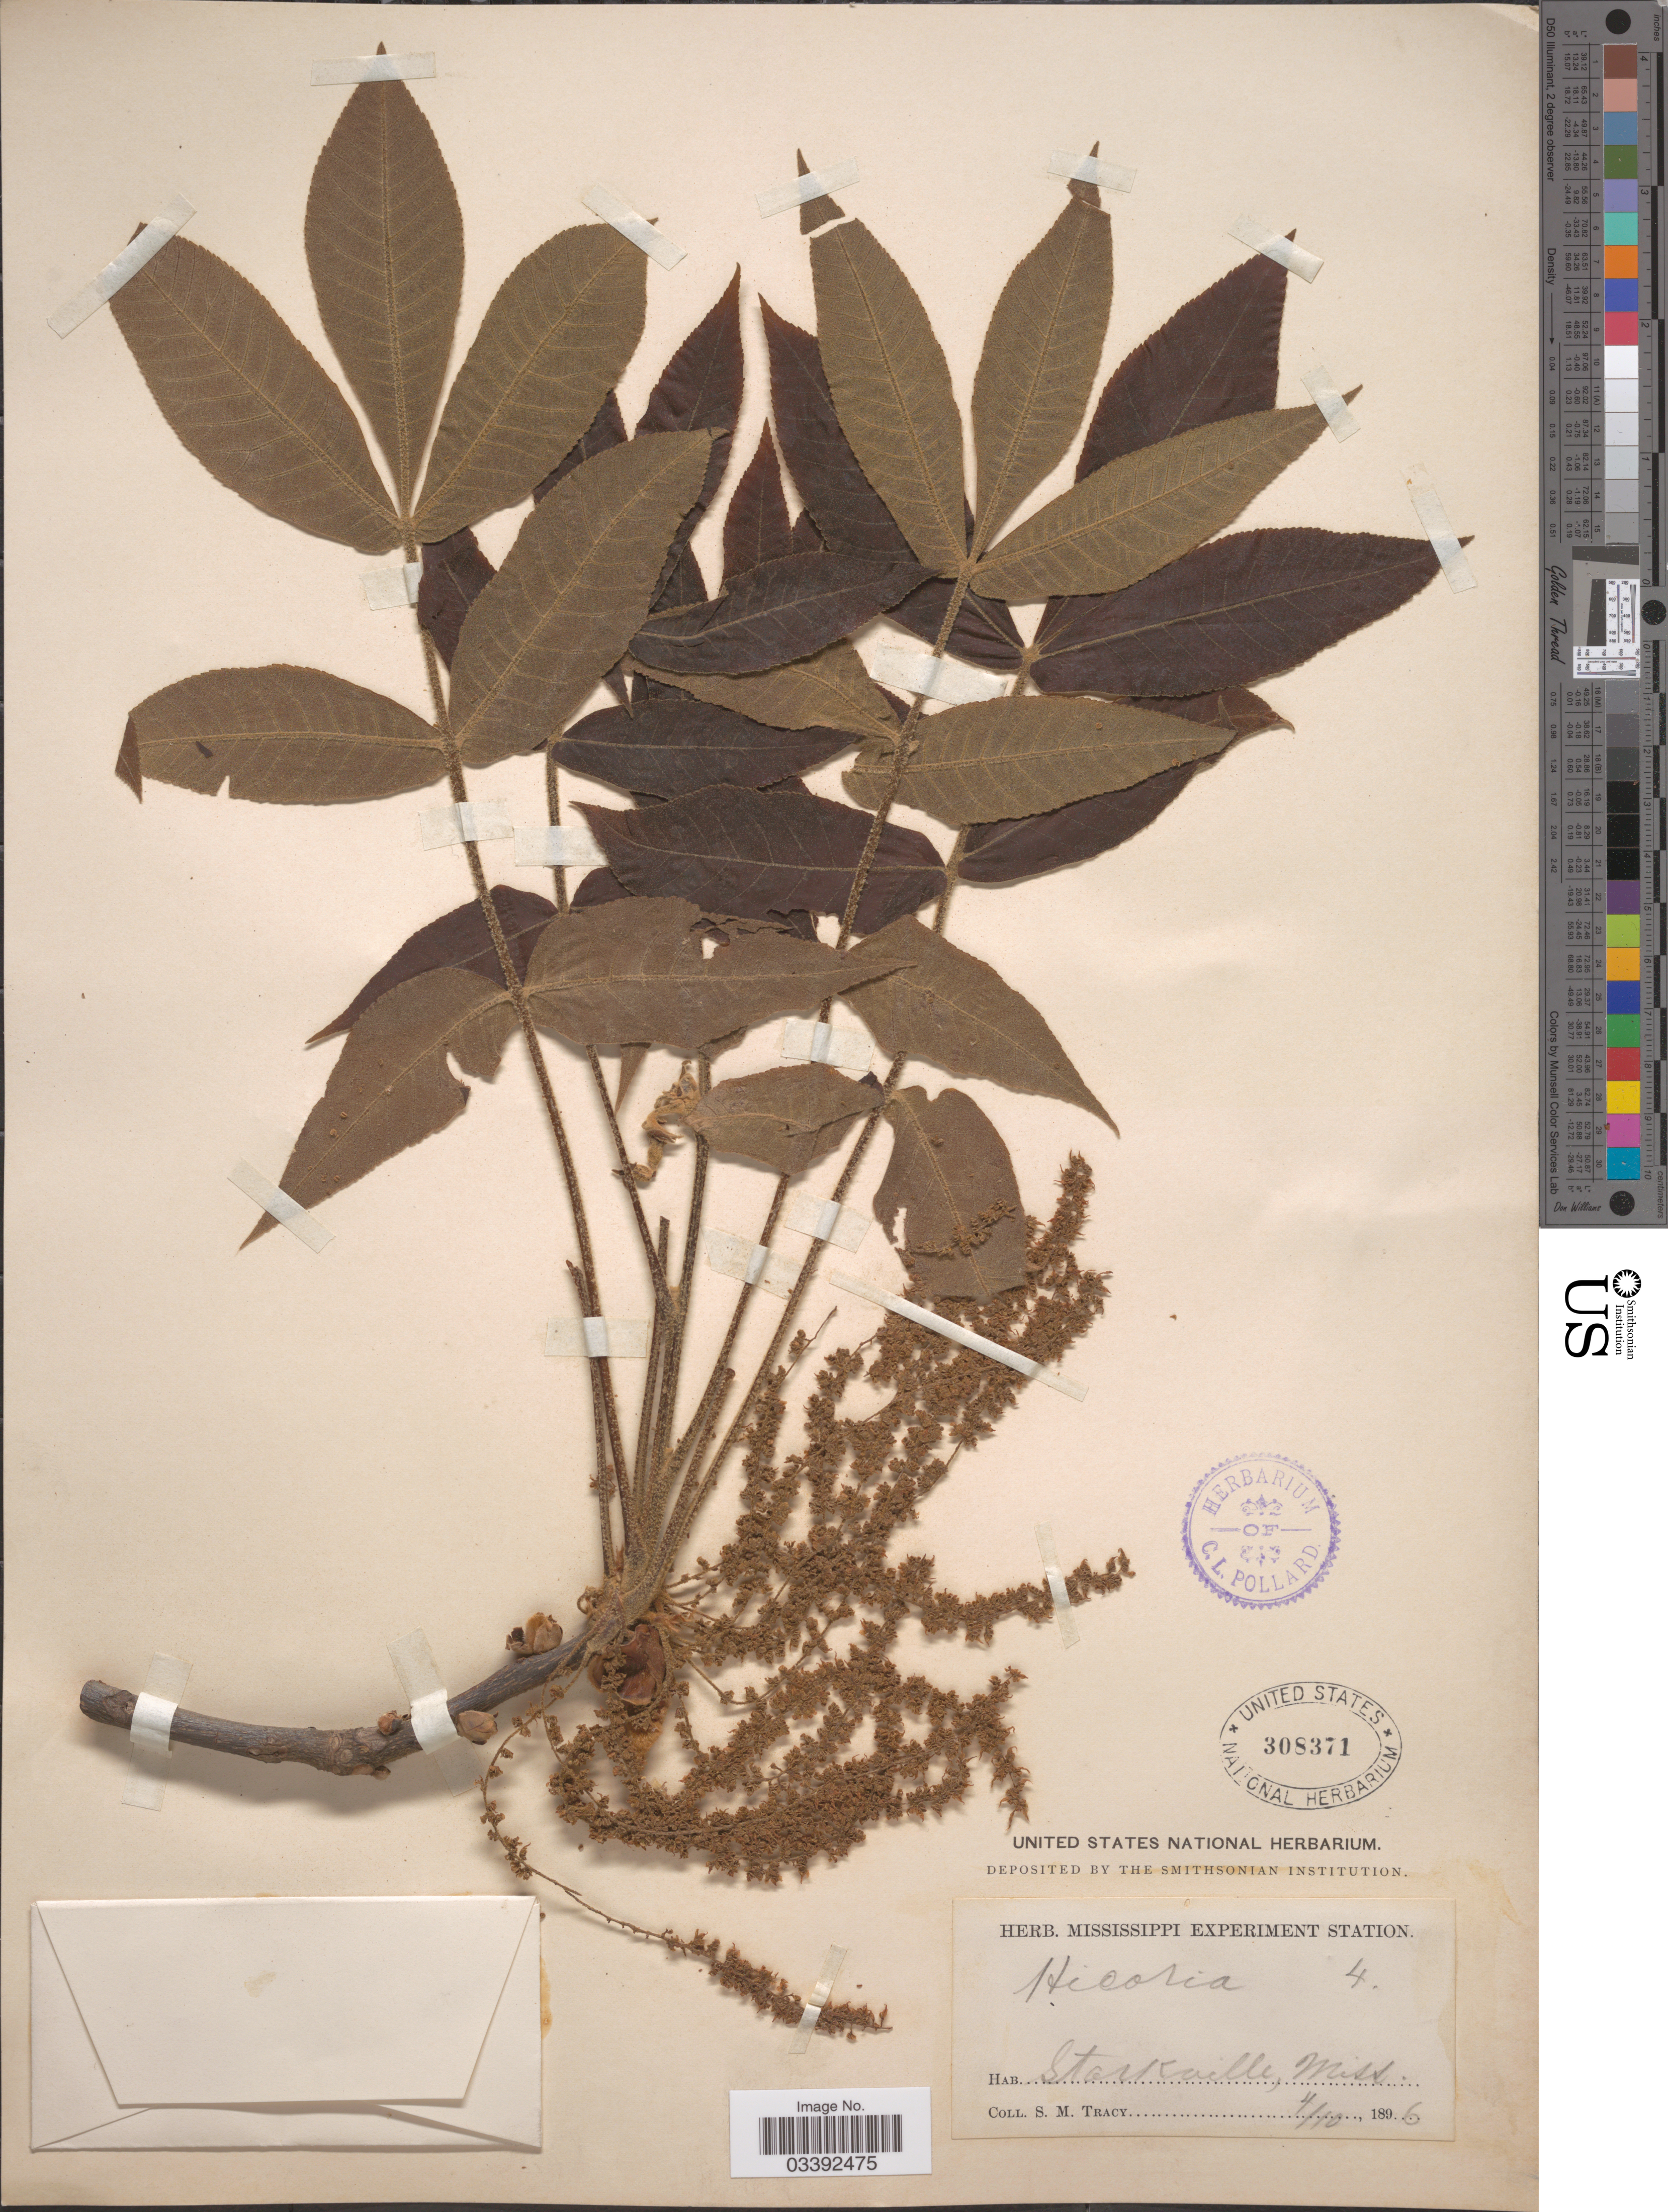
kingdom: Plantae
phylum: Tracheophyta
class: Magnoliopsida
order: Fagales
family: Juglandaceae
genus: Carya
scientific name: Carya tomentosa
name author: (Lam.) Nutt.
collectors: S. M. Tracy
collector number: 4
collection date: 1896-04-10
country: United States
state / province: Mississippi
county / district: Oktibbeha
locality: Starkville.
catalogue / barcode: US 308371